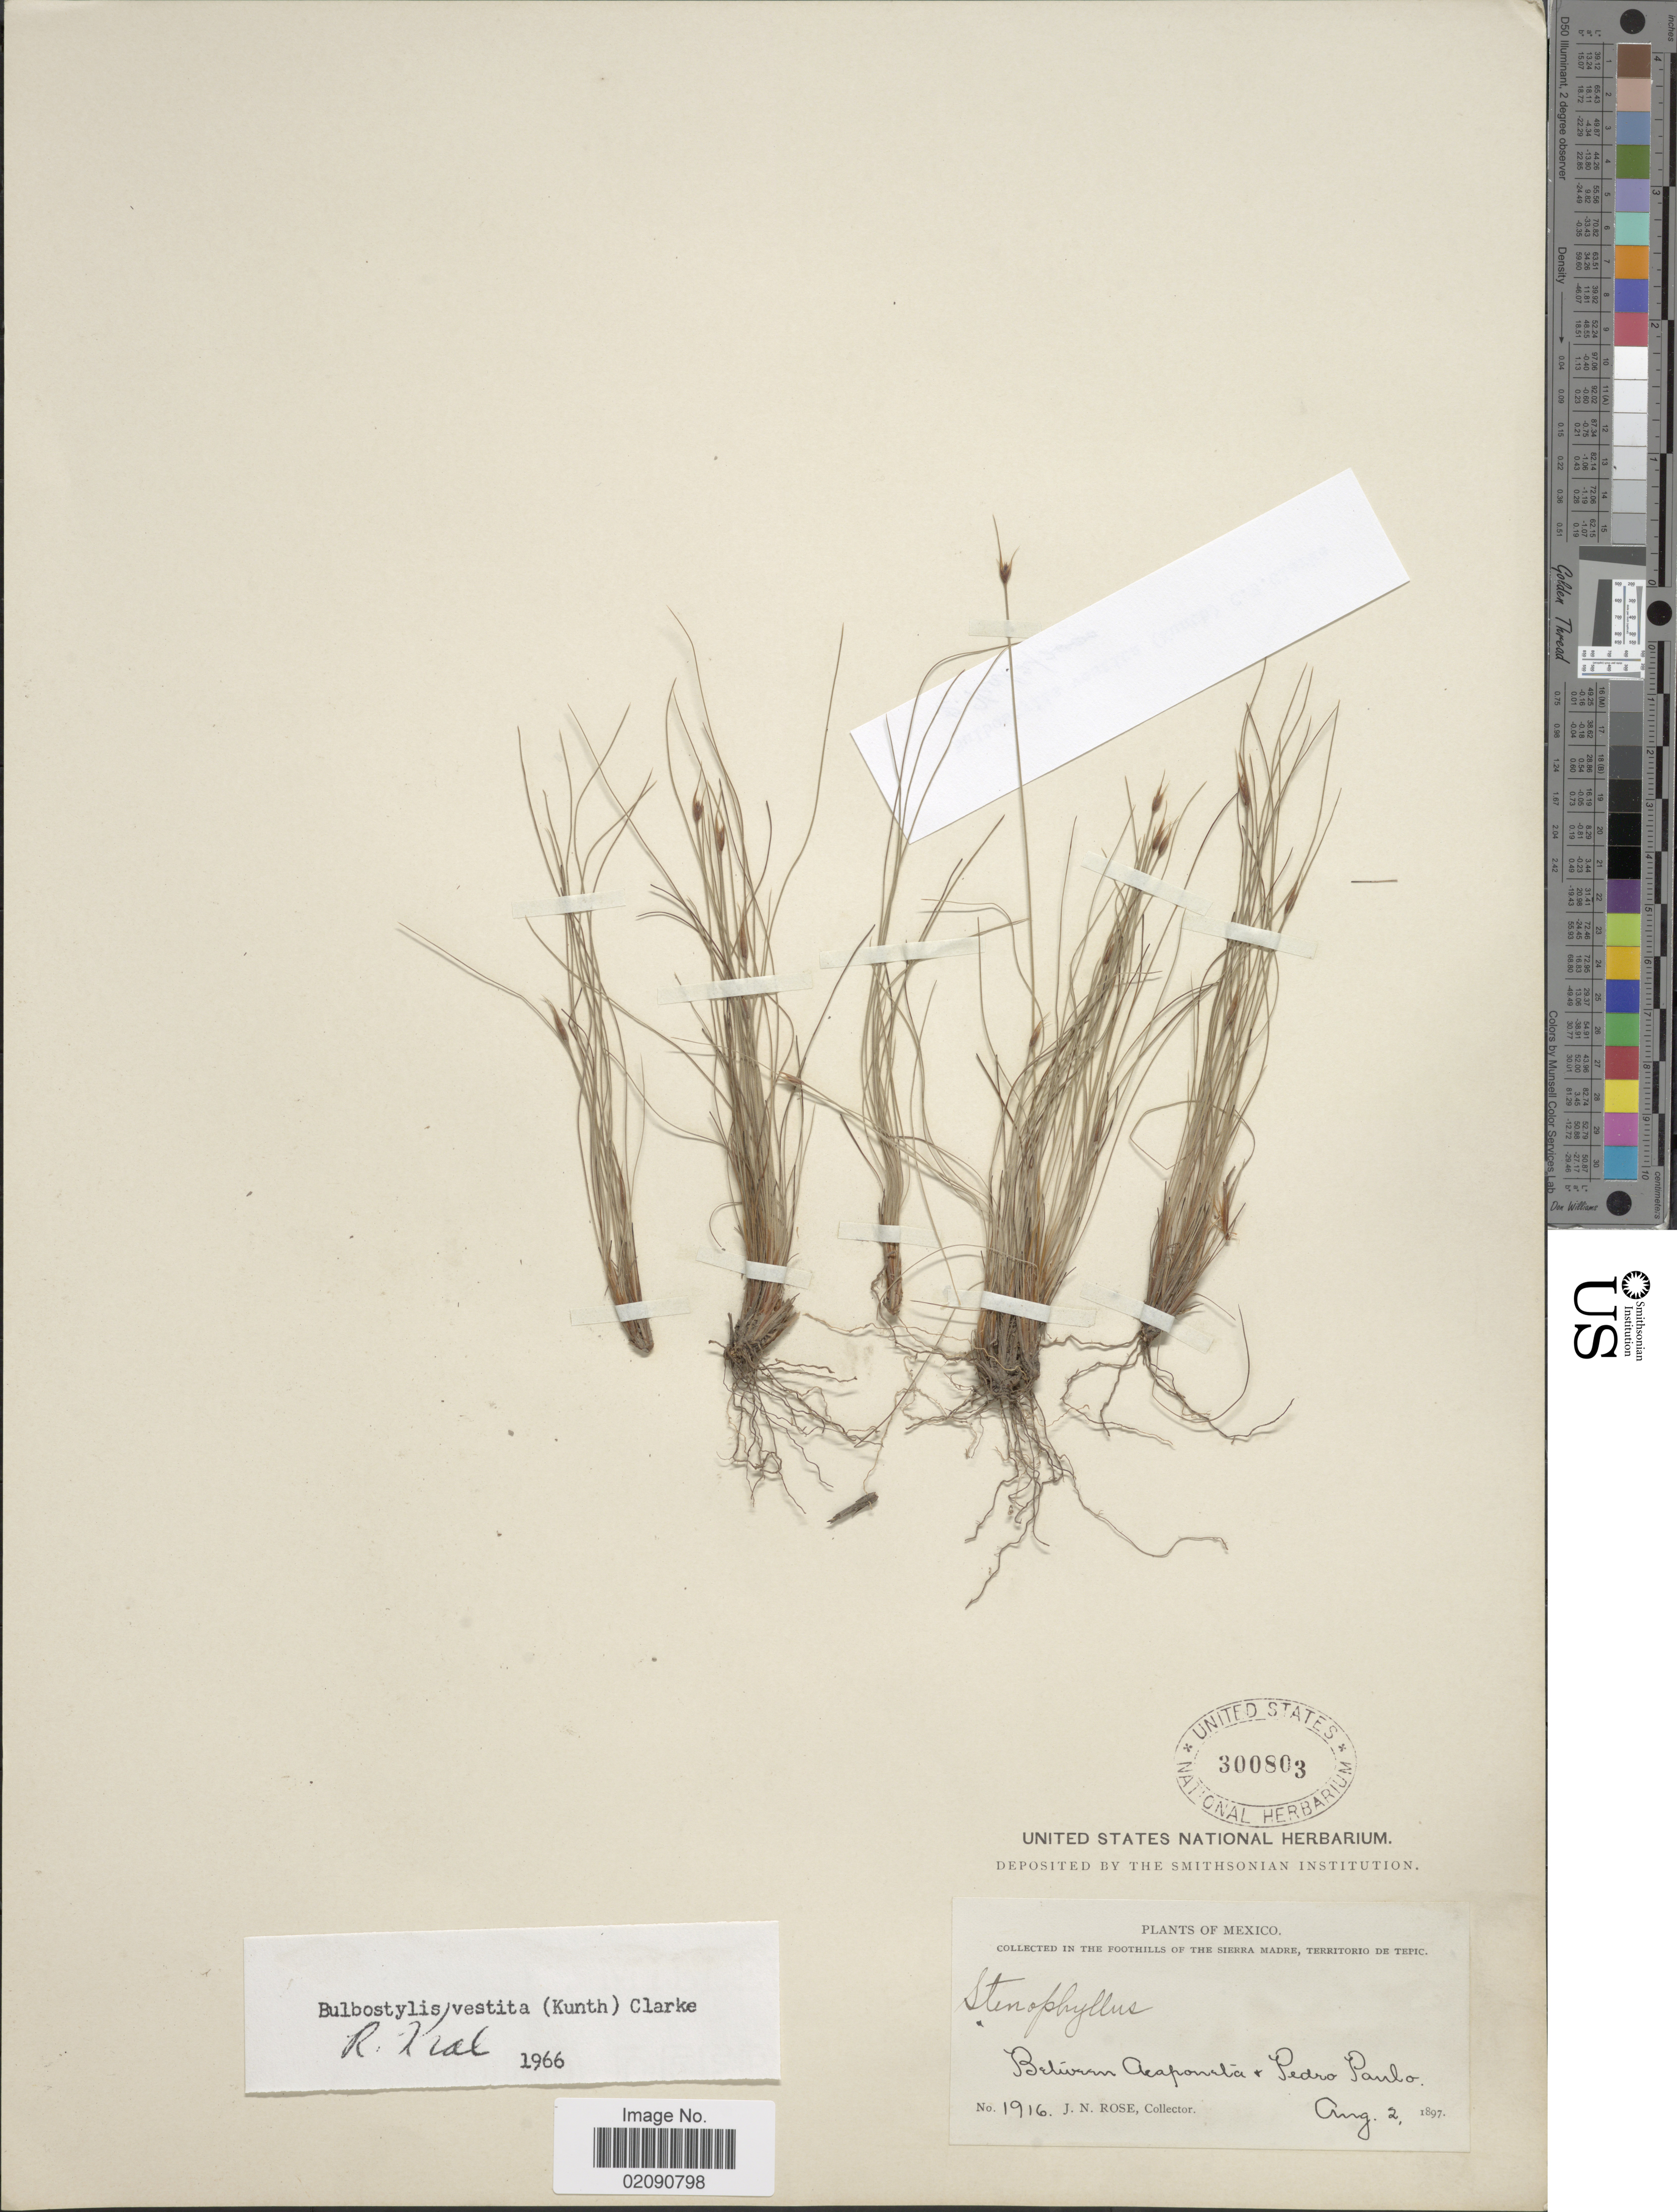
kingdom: Plantae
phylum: Tracheophyta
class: Liliopsida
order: Poales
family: Cyperaceae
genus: Bulbostylis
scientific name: Bulbostylis vestita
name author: (Kunth) C.B. Clarke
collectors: J. N. Rose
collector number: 1916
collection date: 1897-08-02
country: Mexico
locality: In the foothills of the Sierra Madres, Territorio de Tepic, Between Acaponeta + Pedro Paulo.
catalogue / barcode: US 300803